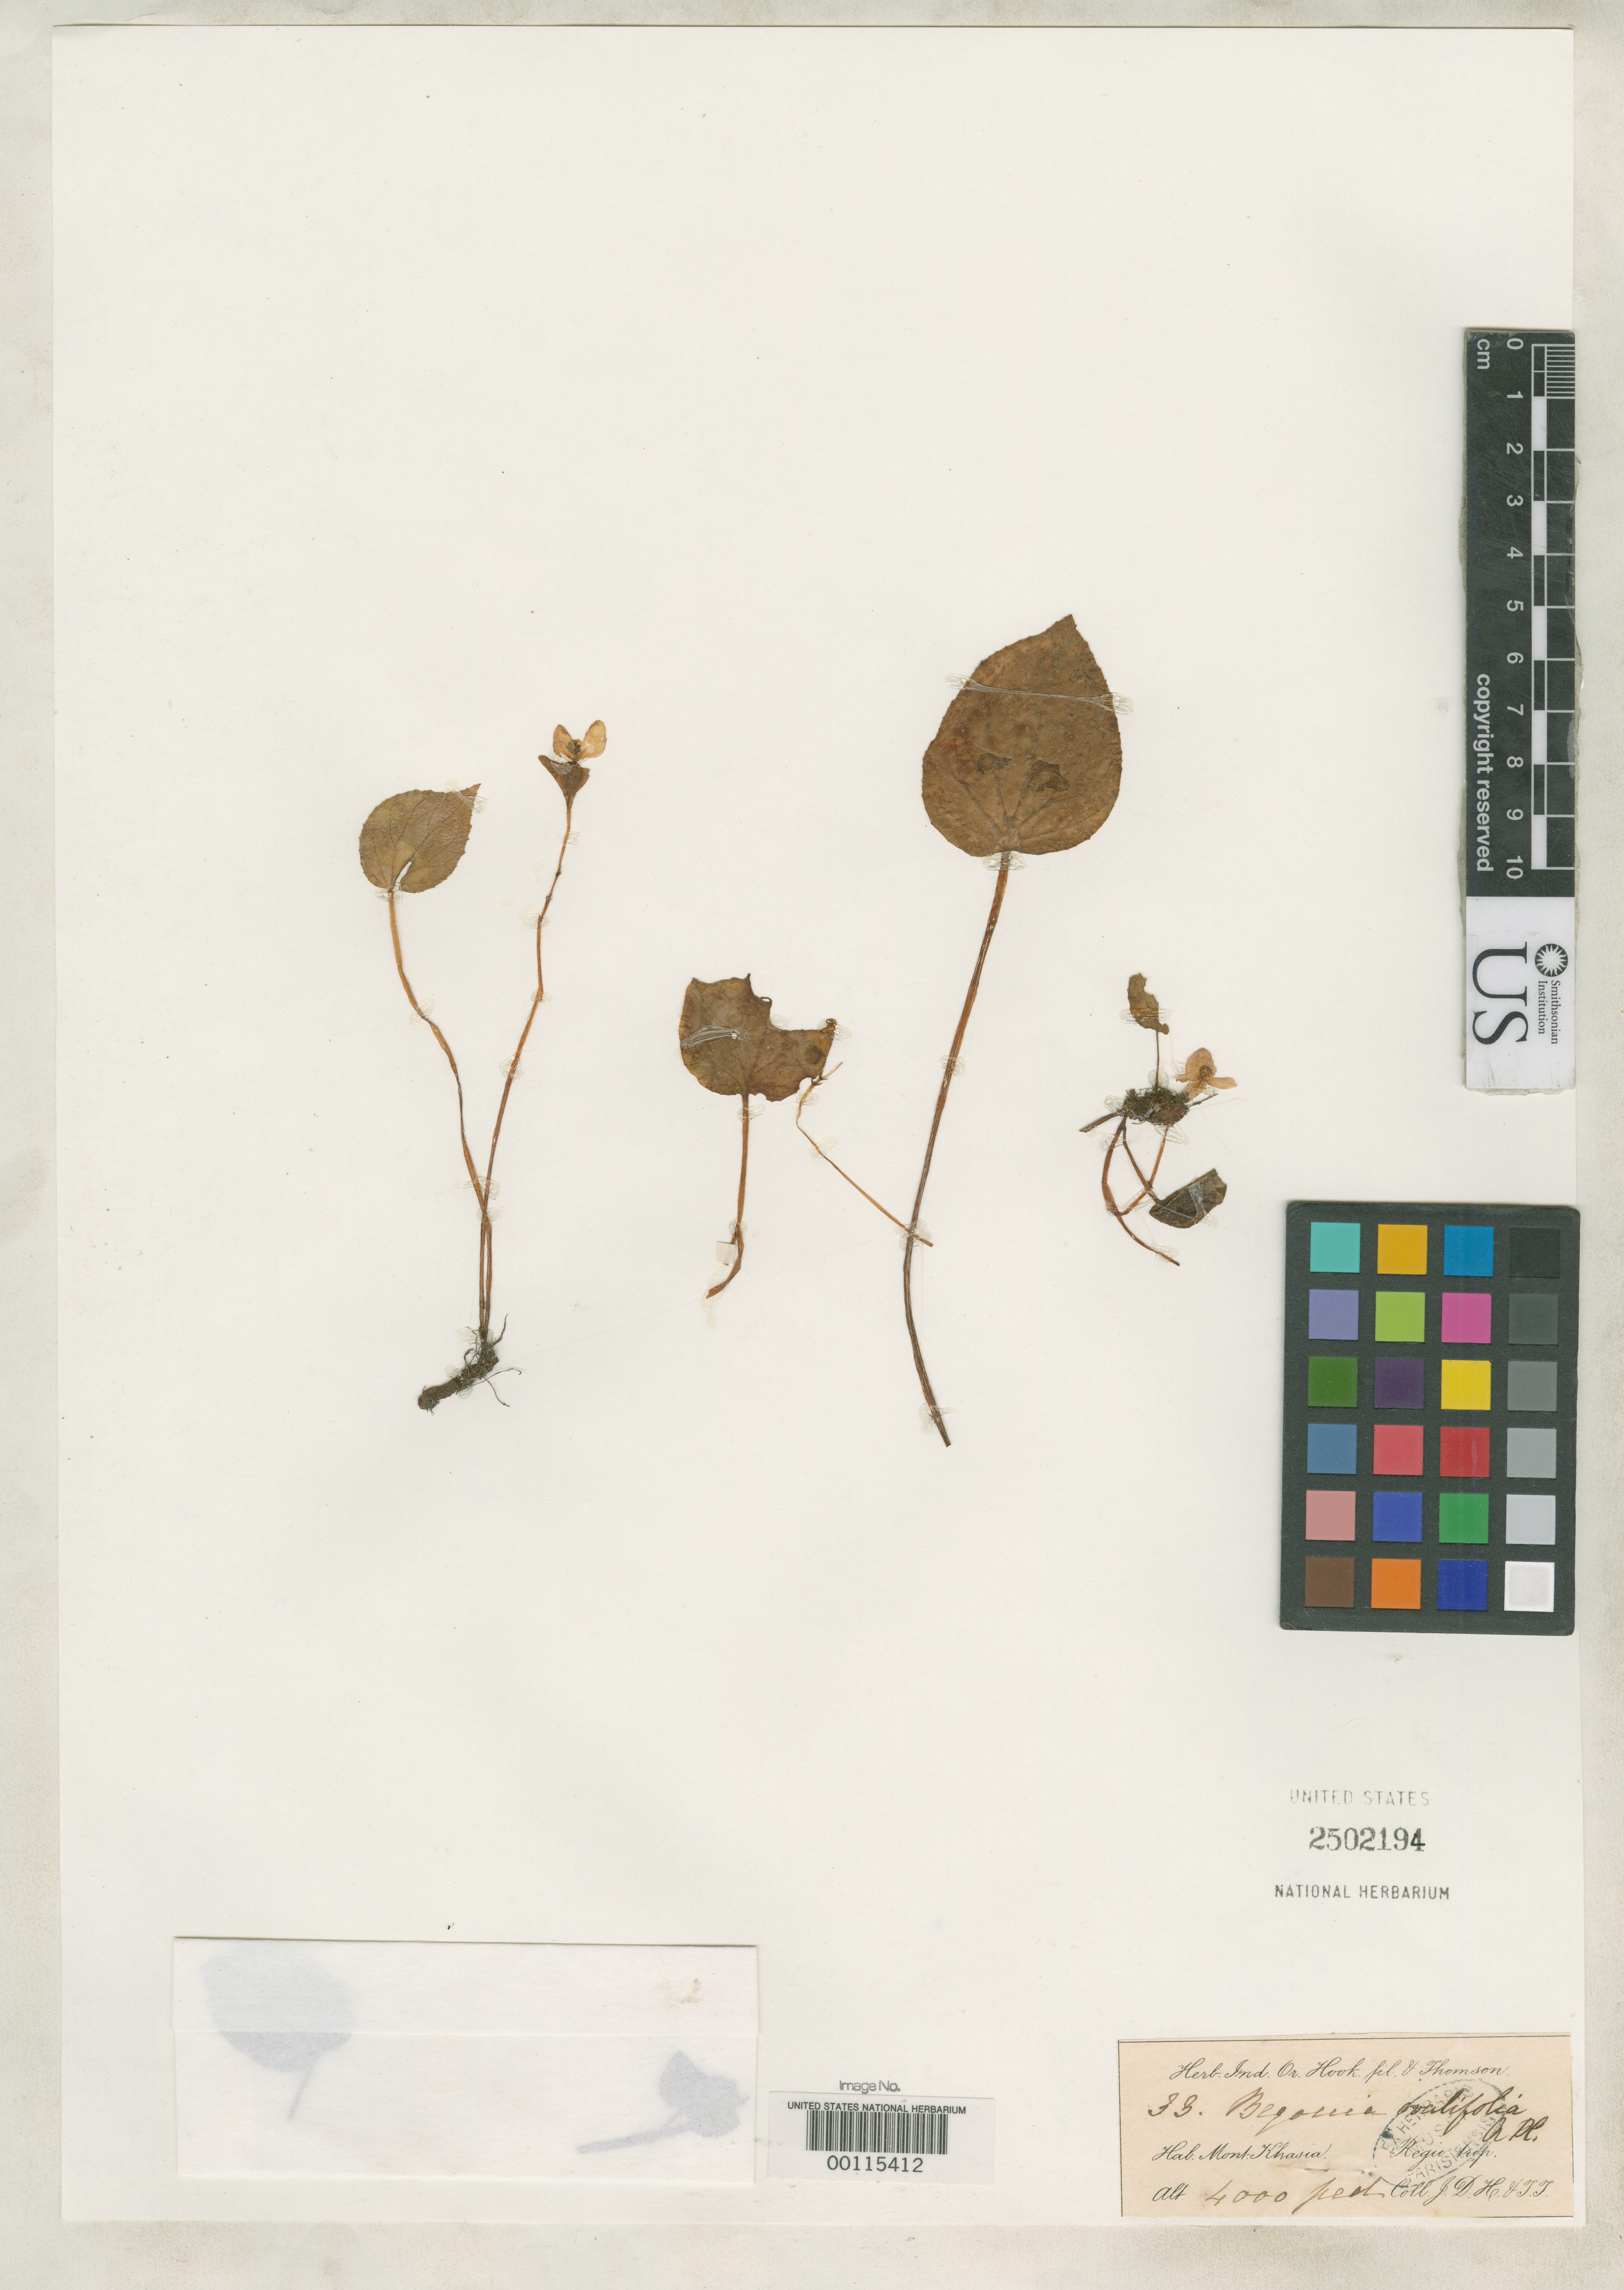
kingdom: Plantae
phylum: Tracheophyta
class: Magnoliopsida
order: Cucurbitales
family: Begoniaceae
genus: Begonia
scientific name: Begonia ovatifolia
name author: A. DC.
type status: Isotype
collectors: J. D. Hooker & T. Thompson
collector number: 33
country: India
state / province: Assam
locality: Khasia.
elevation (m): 1219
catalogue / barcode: US 2502194